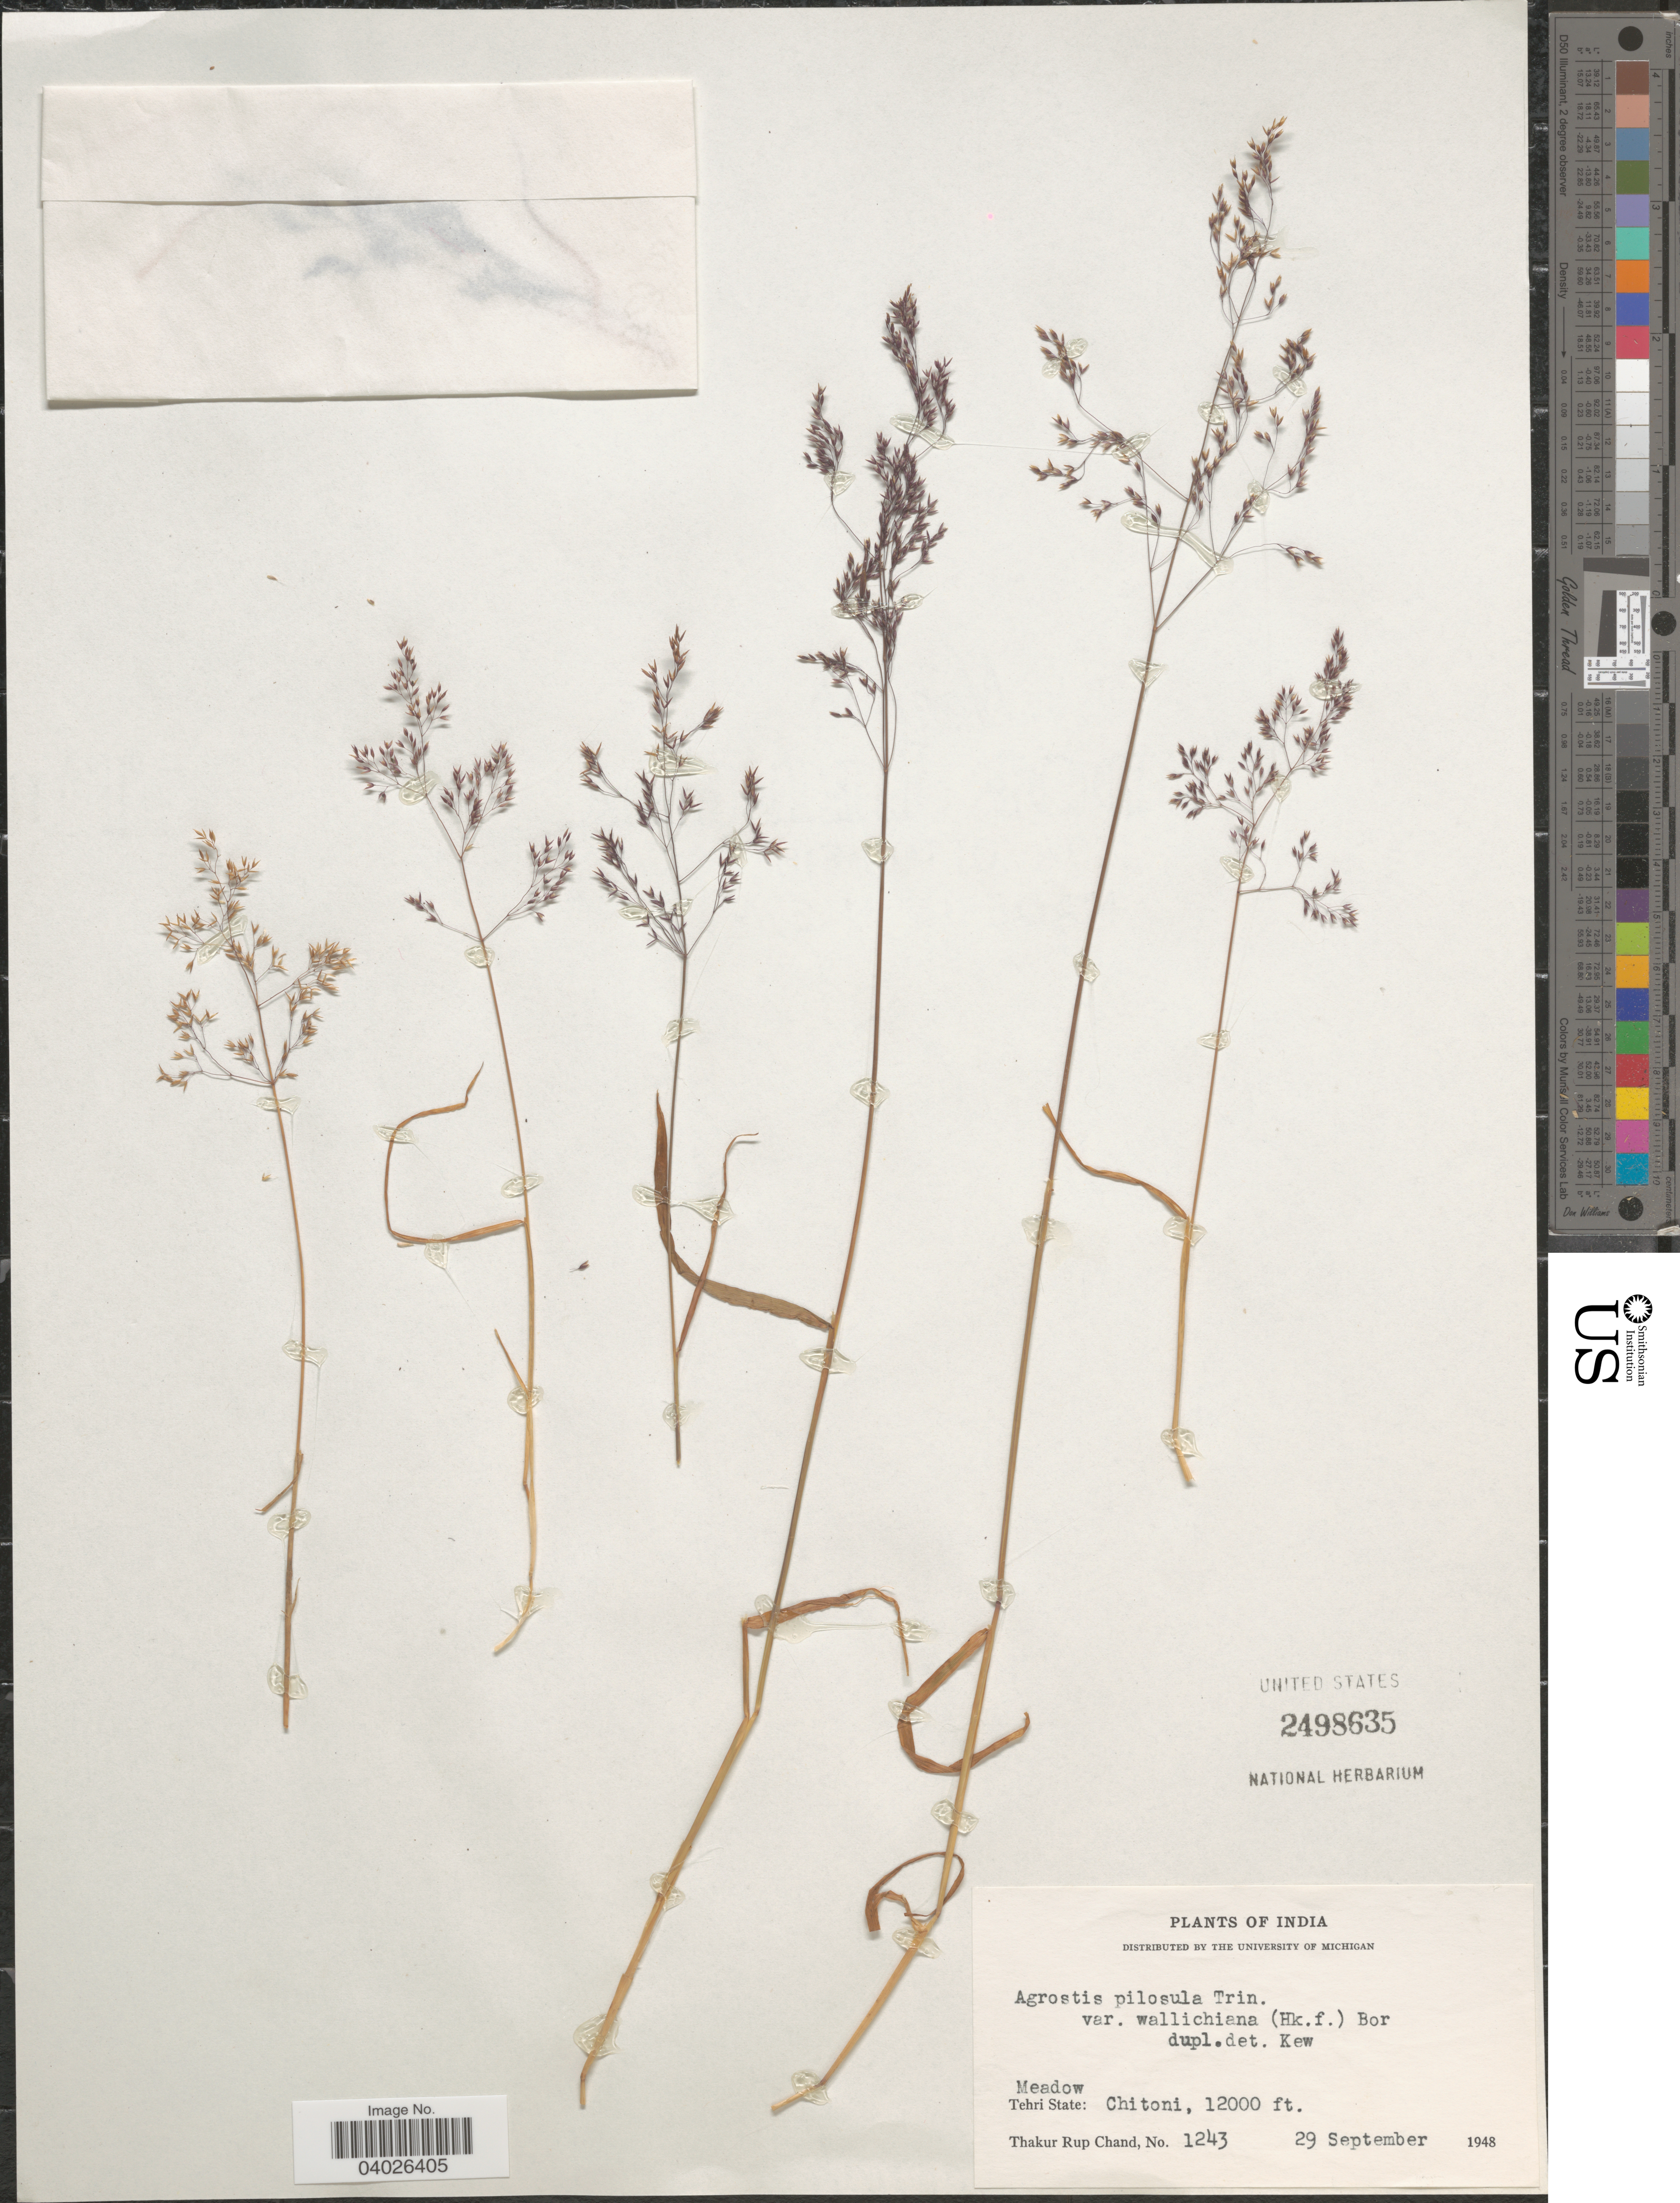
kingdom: Plantae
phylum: Tracheophyta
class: Liliopsida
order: Poales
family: Poaceae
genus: Agrostis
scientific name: Agrostis pilosula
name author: Trin.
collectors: T. R. Chand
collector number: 1243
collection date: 1948-09-29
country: India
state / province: Uttarakhand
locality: Tehri State: Chitoni.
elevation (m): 3658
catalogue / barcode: US 2498635